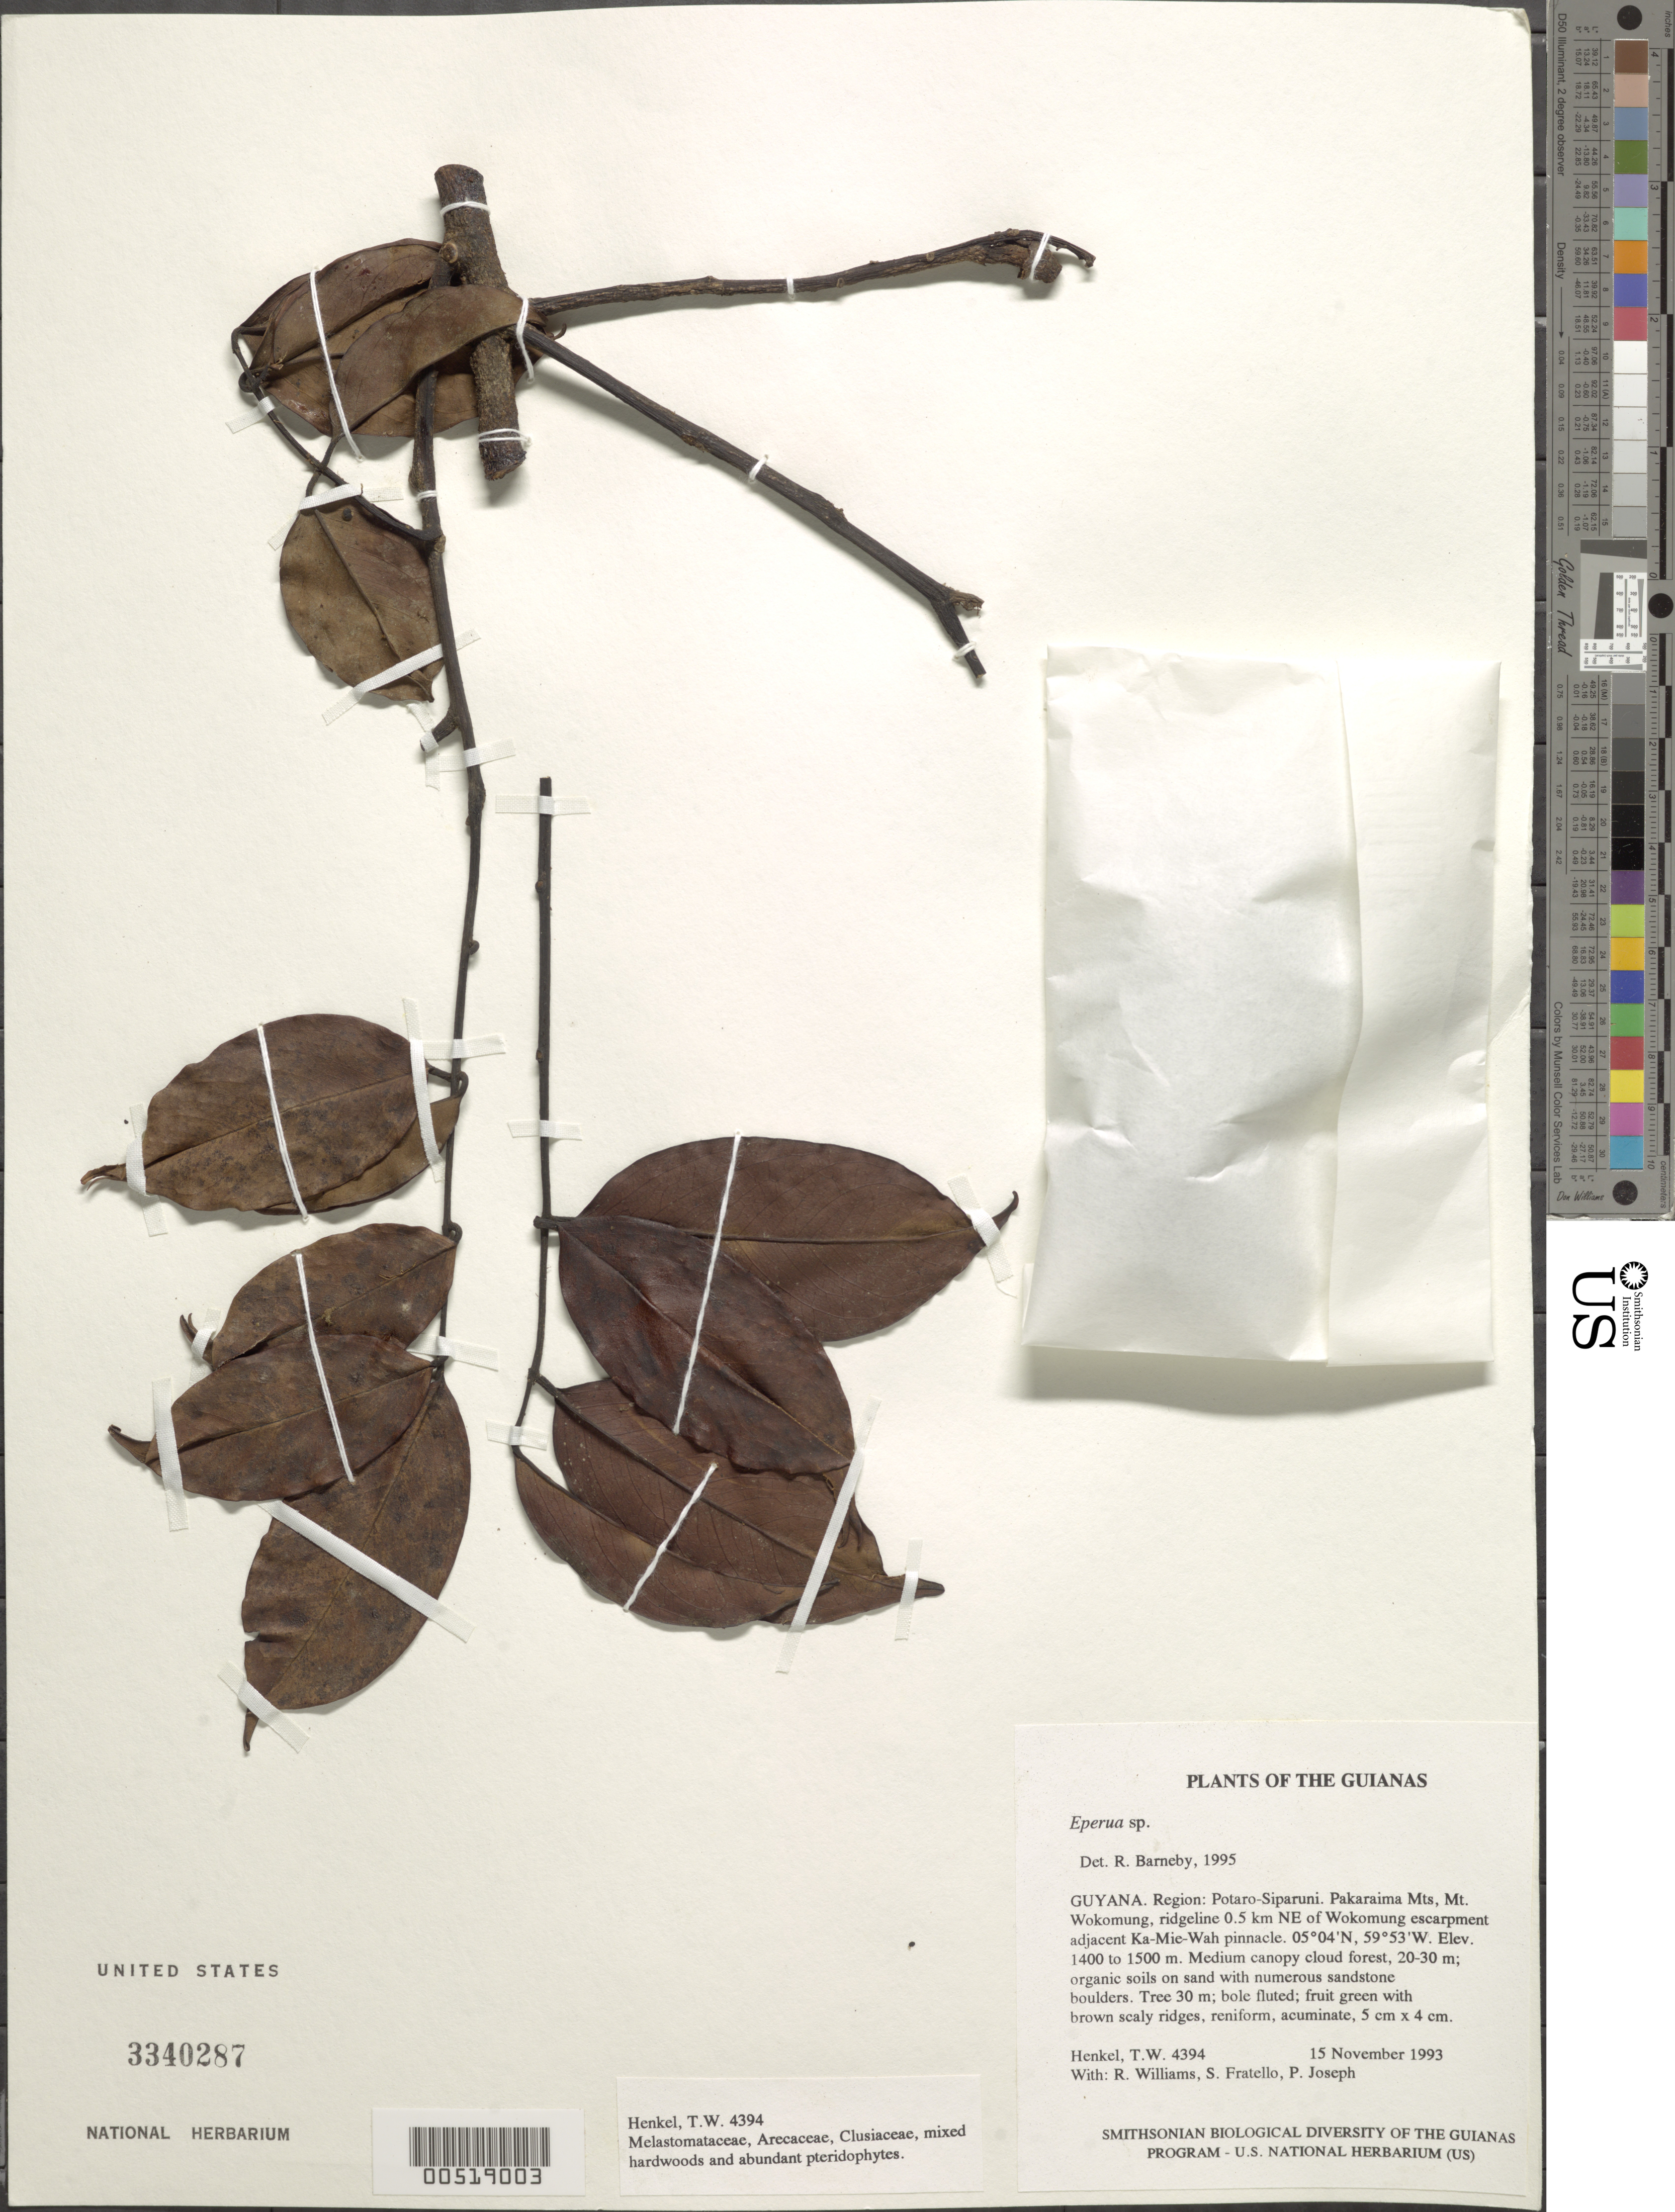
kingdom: Plantae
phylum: Tracheophyta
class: Magnoliopsida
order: Fabales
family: Fabaceae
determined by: Fortes, E. A.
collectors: T. Henkel, R. Williams, S. Fratello & P. Joseph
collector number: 4394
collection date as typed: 15 November 1993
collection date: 1993-11-15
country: Guyana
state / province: Potaro-Siparuni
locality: Pakaraima Mts, Mt. Wokomung, ridgeline 0.5 km NE of Wokomung escarpment adjacent Ka-Mie-Wah pinnacle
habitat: Medium canopy cloud forest, 20-30 m; organic soils on sand with numerous sandstone boulders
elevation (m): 1400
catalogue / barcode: US 3340287